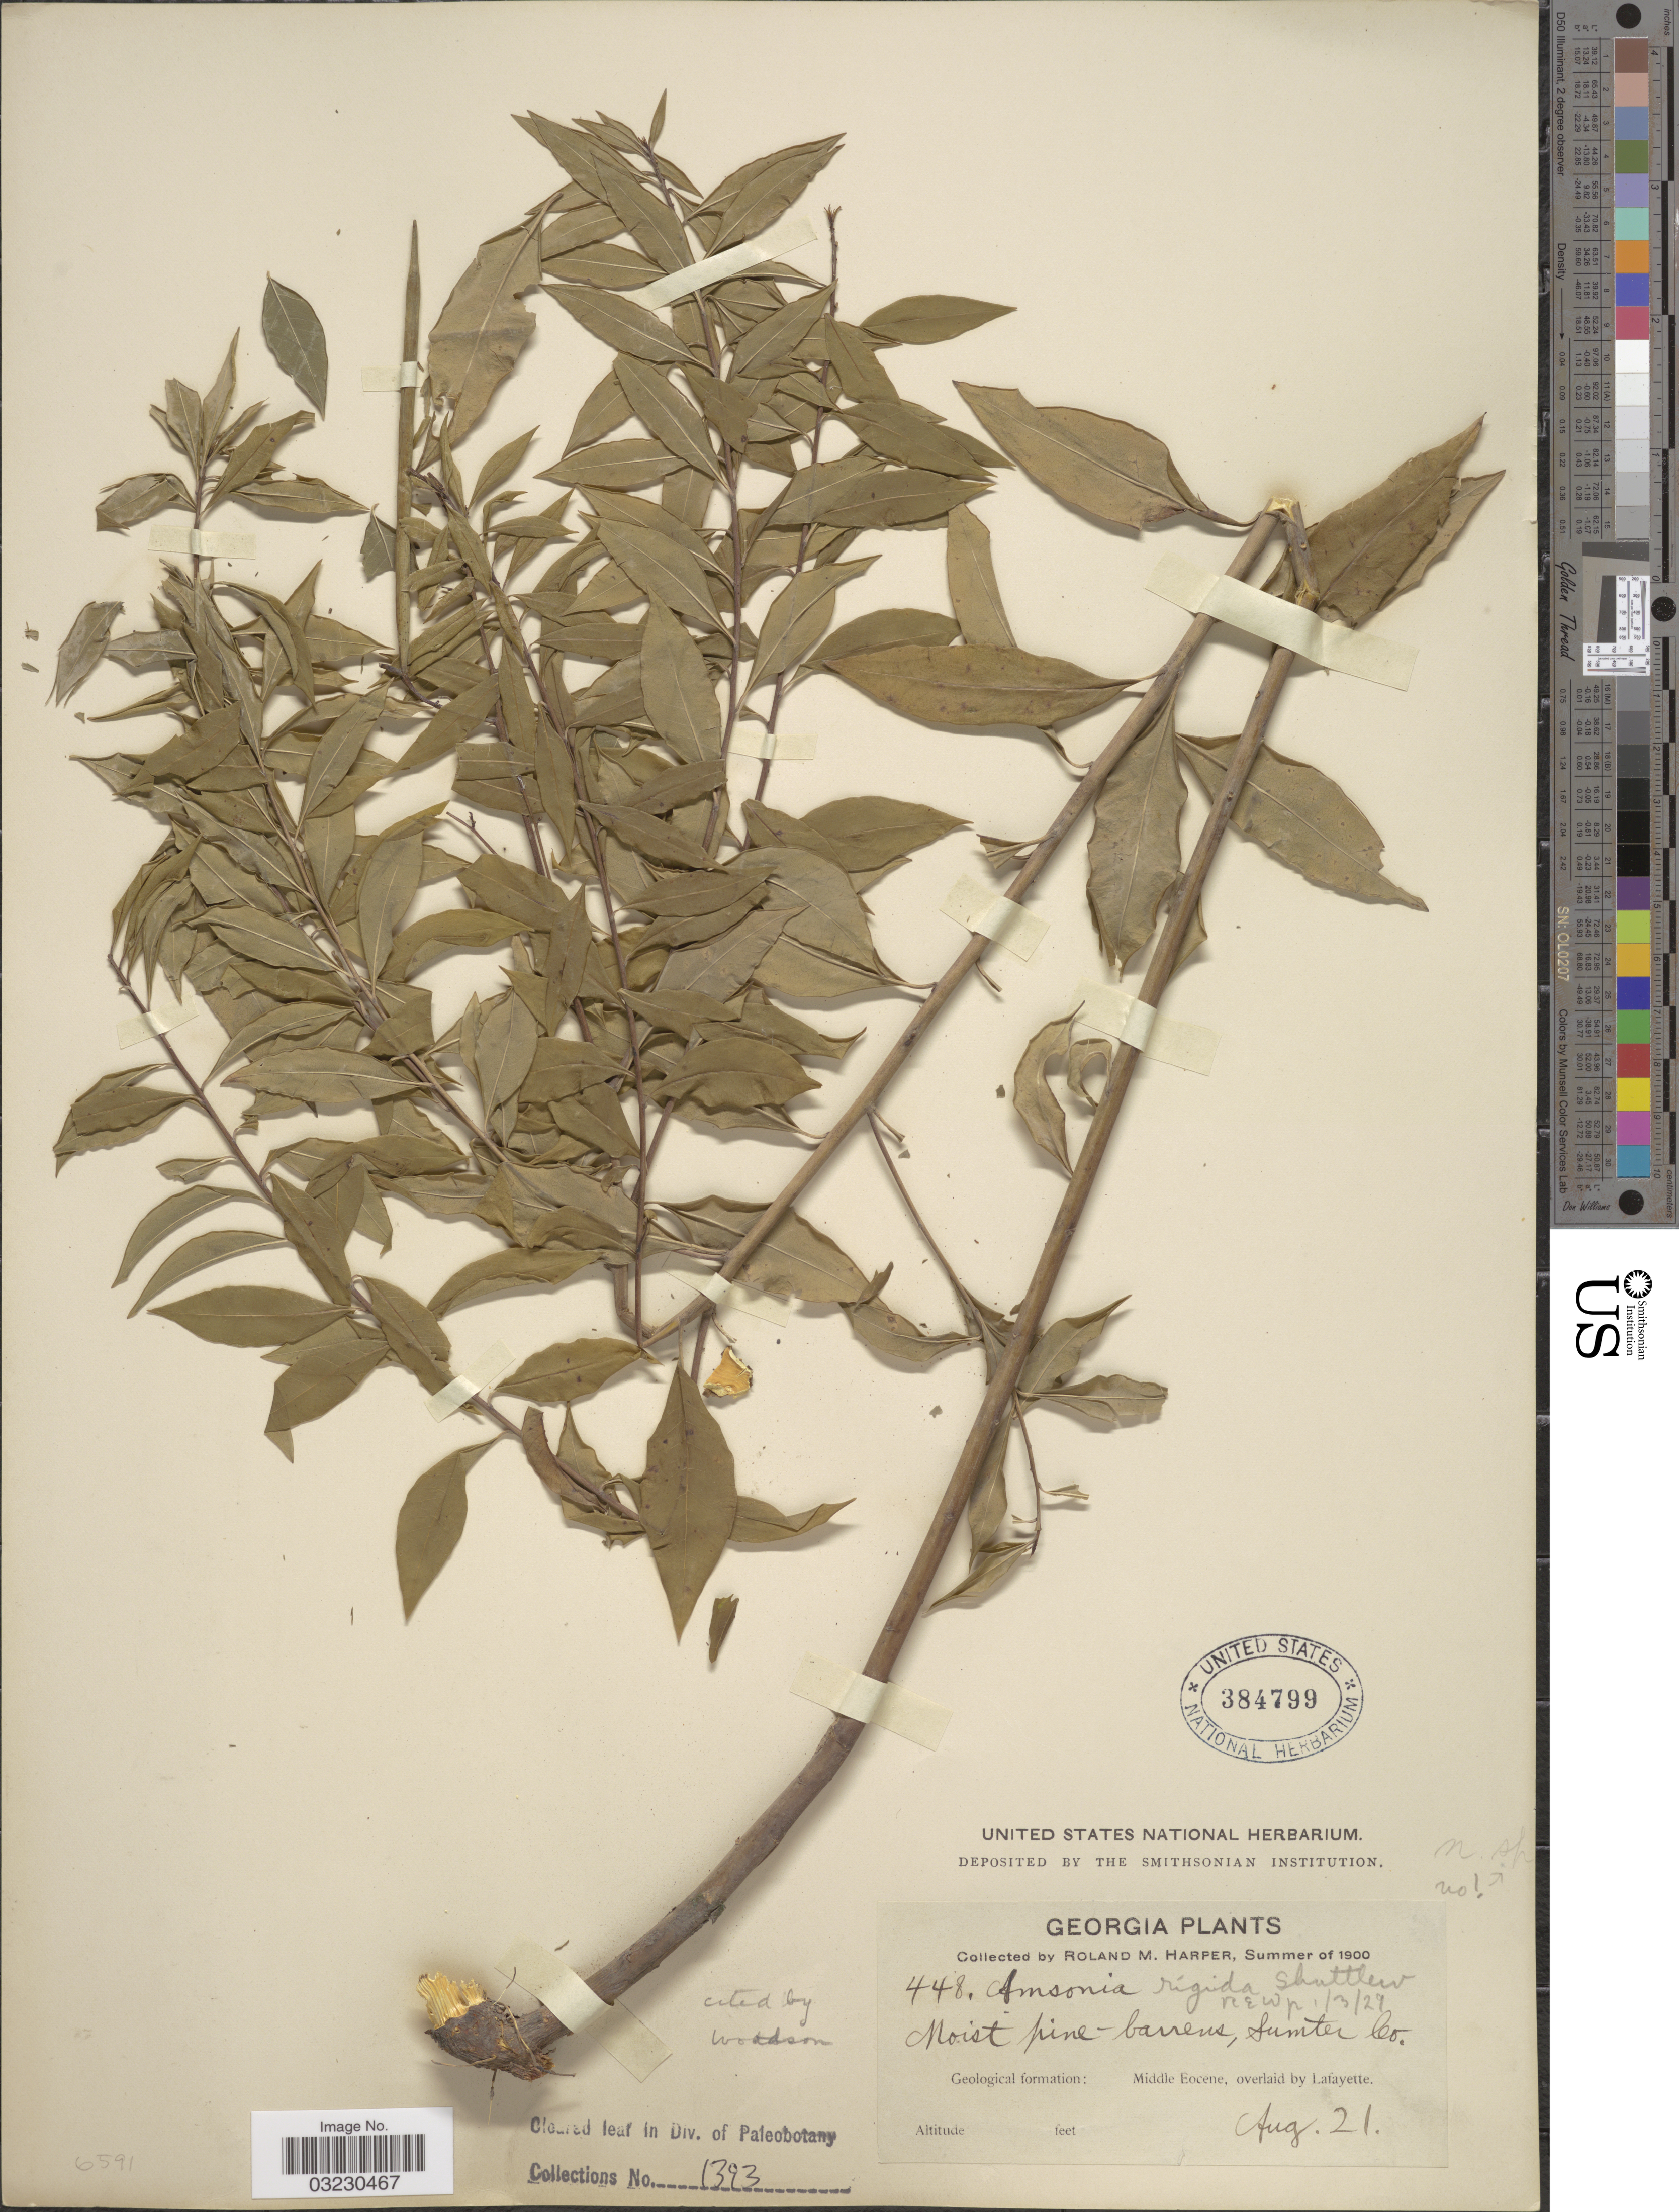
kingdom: Plantae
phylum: Tracheophyta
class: Magnoliopsida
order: Gentianales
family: Apocynaceae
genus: Amsonia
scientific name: Amsonia rigida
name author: Shuttlew. ex Small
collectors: R. M. Harper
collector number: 448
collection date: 1900-08-21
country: United States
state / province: Georgia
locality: Moist pine-barrens, Sumter Co.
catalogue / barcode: US 384799